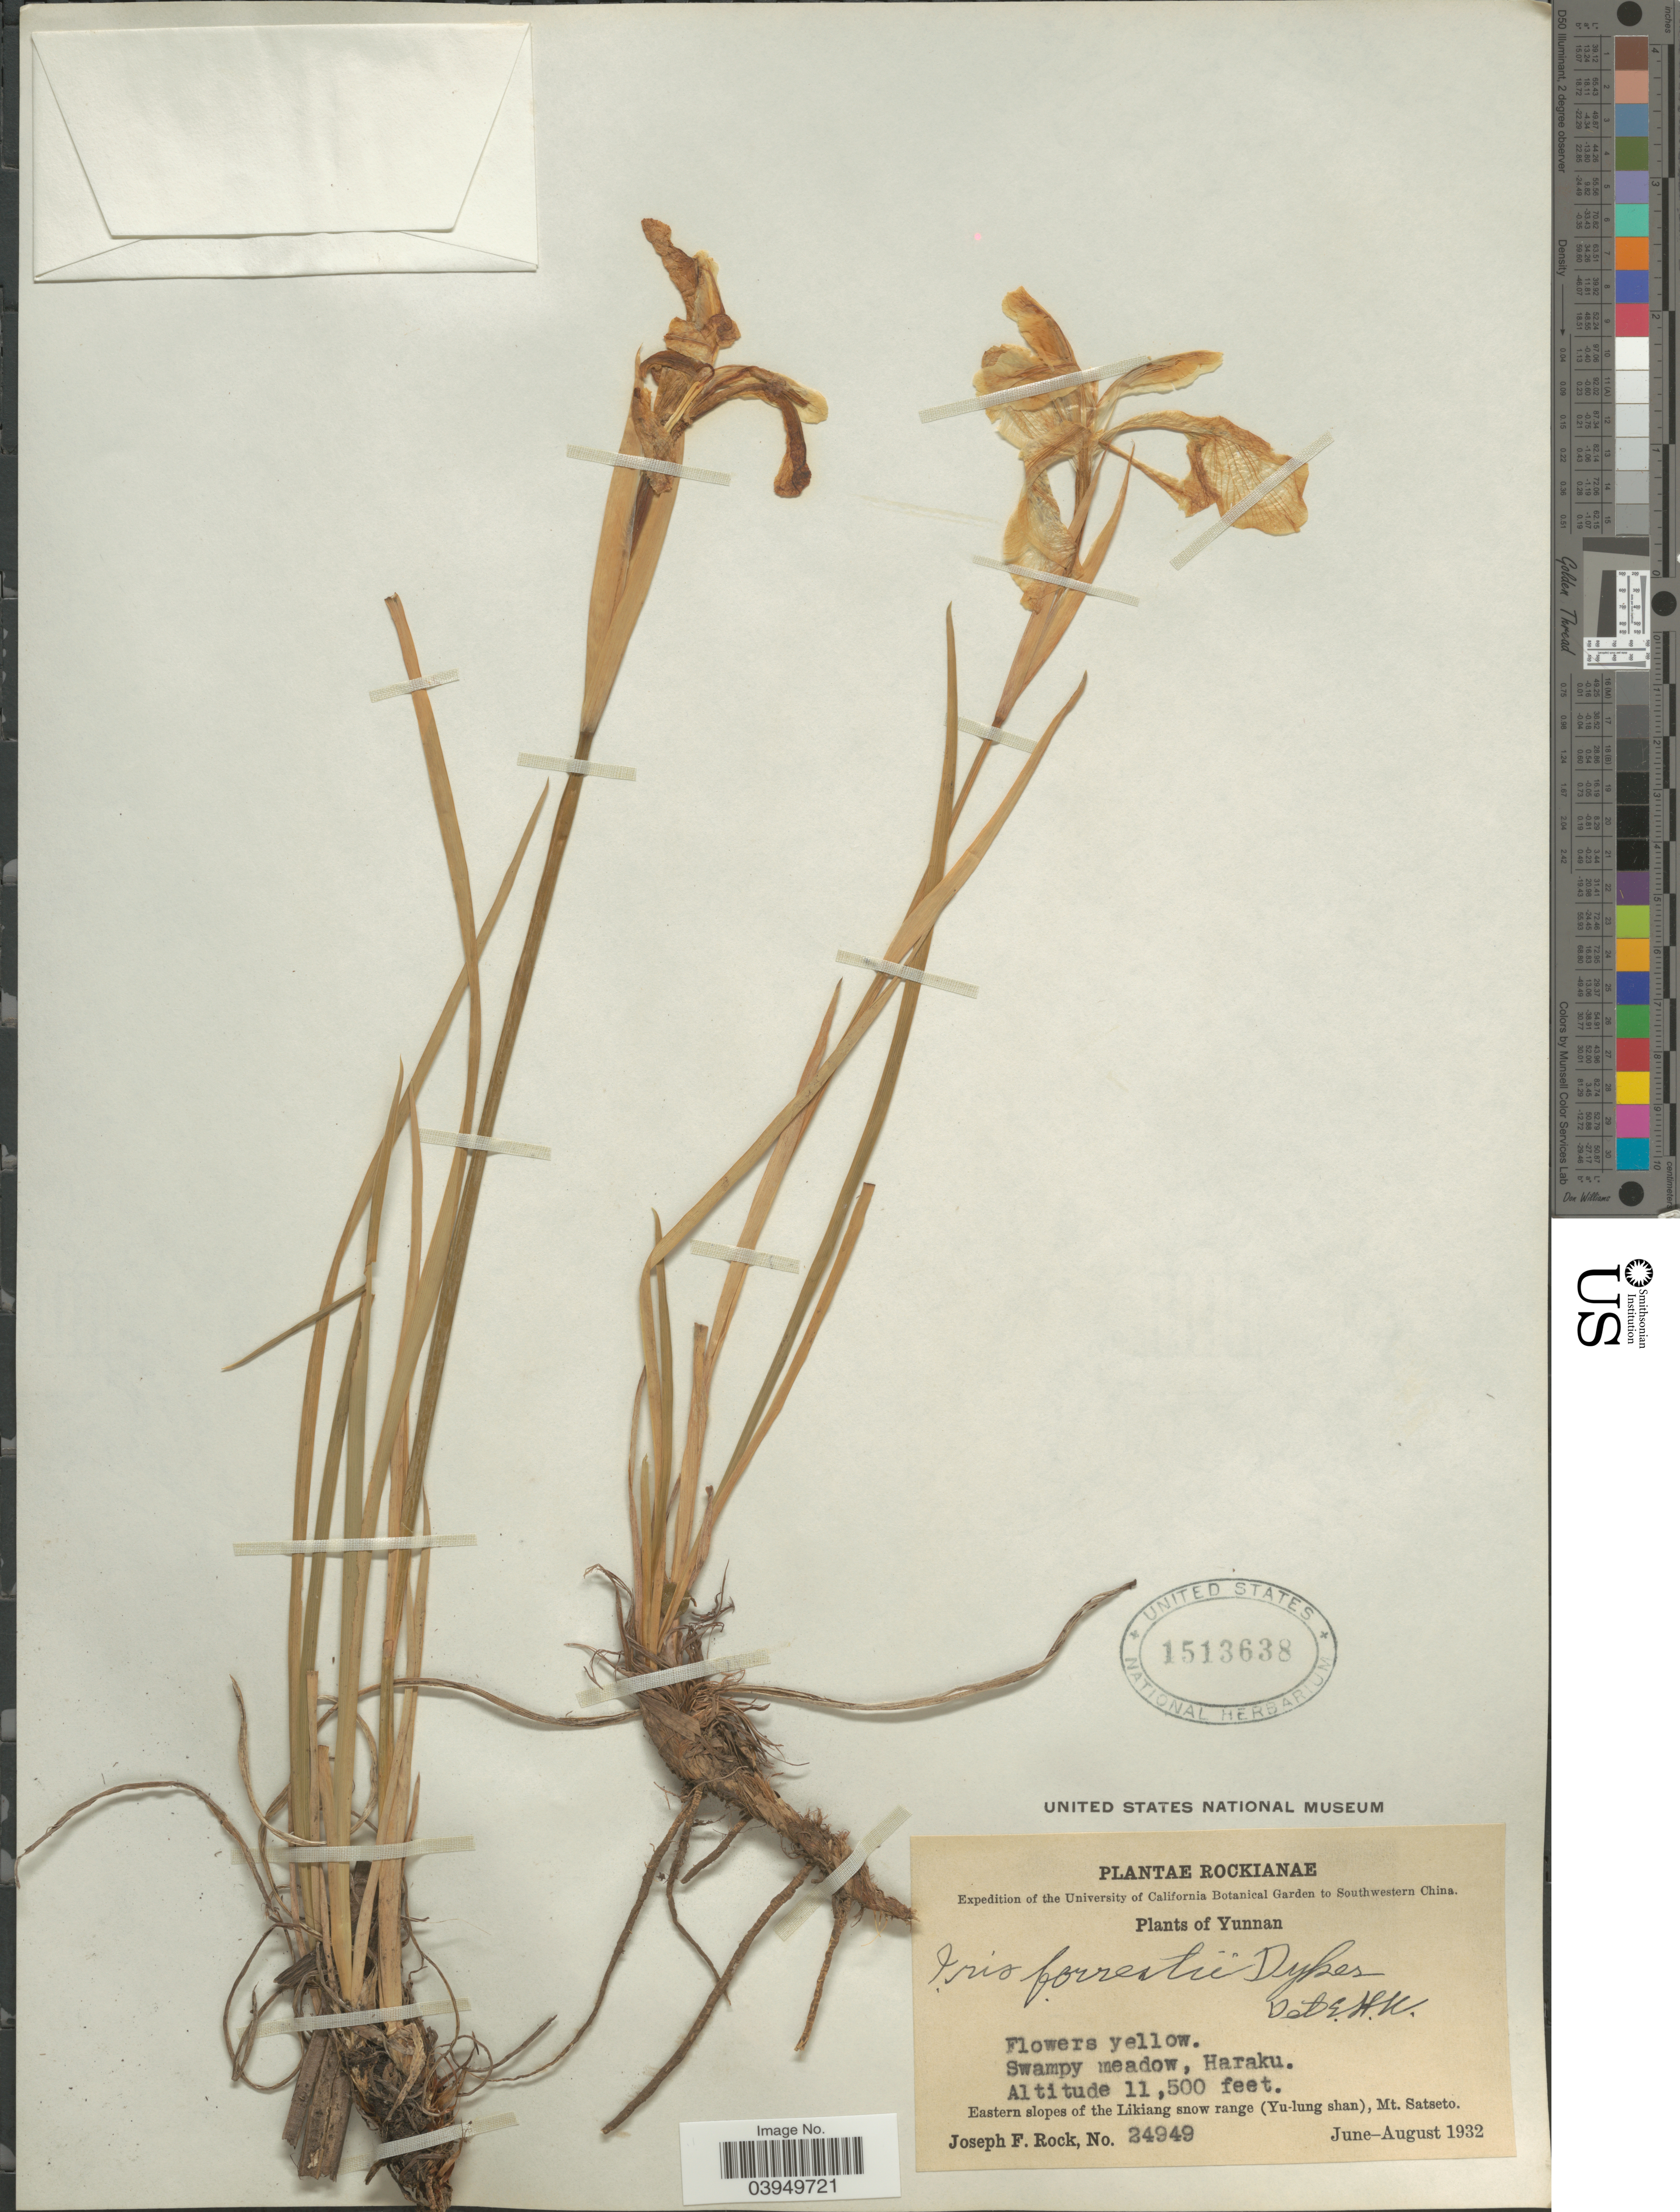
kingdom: Plantae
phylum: Tracheophyta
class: Liliopsida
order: Asparagales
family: Iridaceae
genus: Iris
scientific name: Iris forrestii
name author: Dykes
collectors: J. F. Rock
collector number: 24949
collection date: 1932-06/1932-08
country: China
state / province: Yunnan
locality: Southwestern China. Haraku. Eastern slopes of the Likiang snow range (Yu-lung shan), Mt. Satseto.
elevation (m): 3505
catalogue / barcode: US 1513638